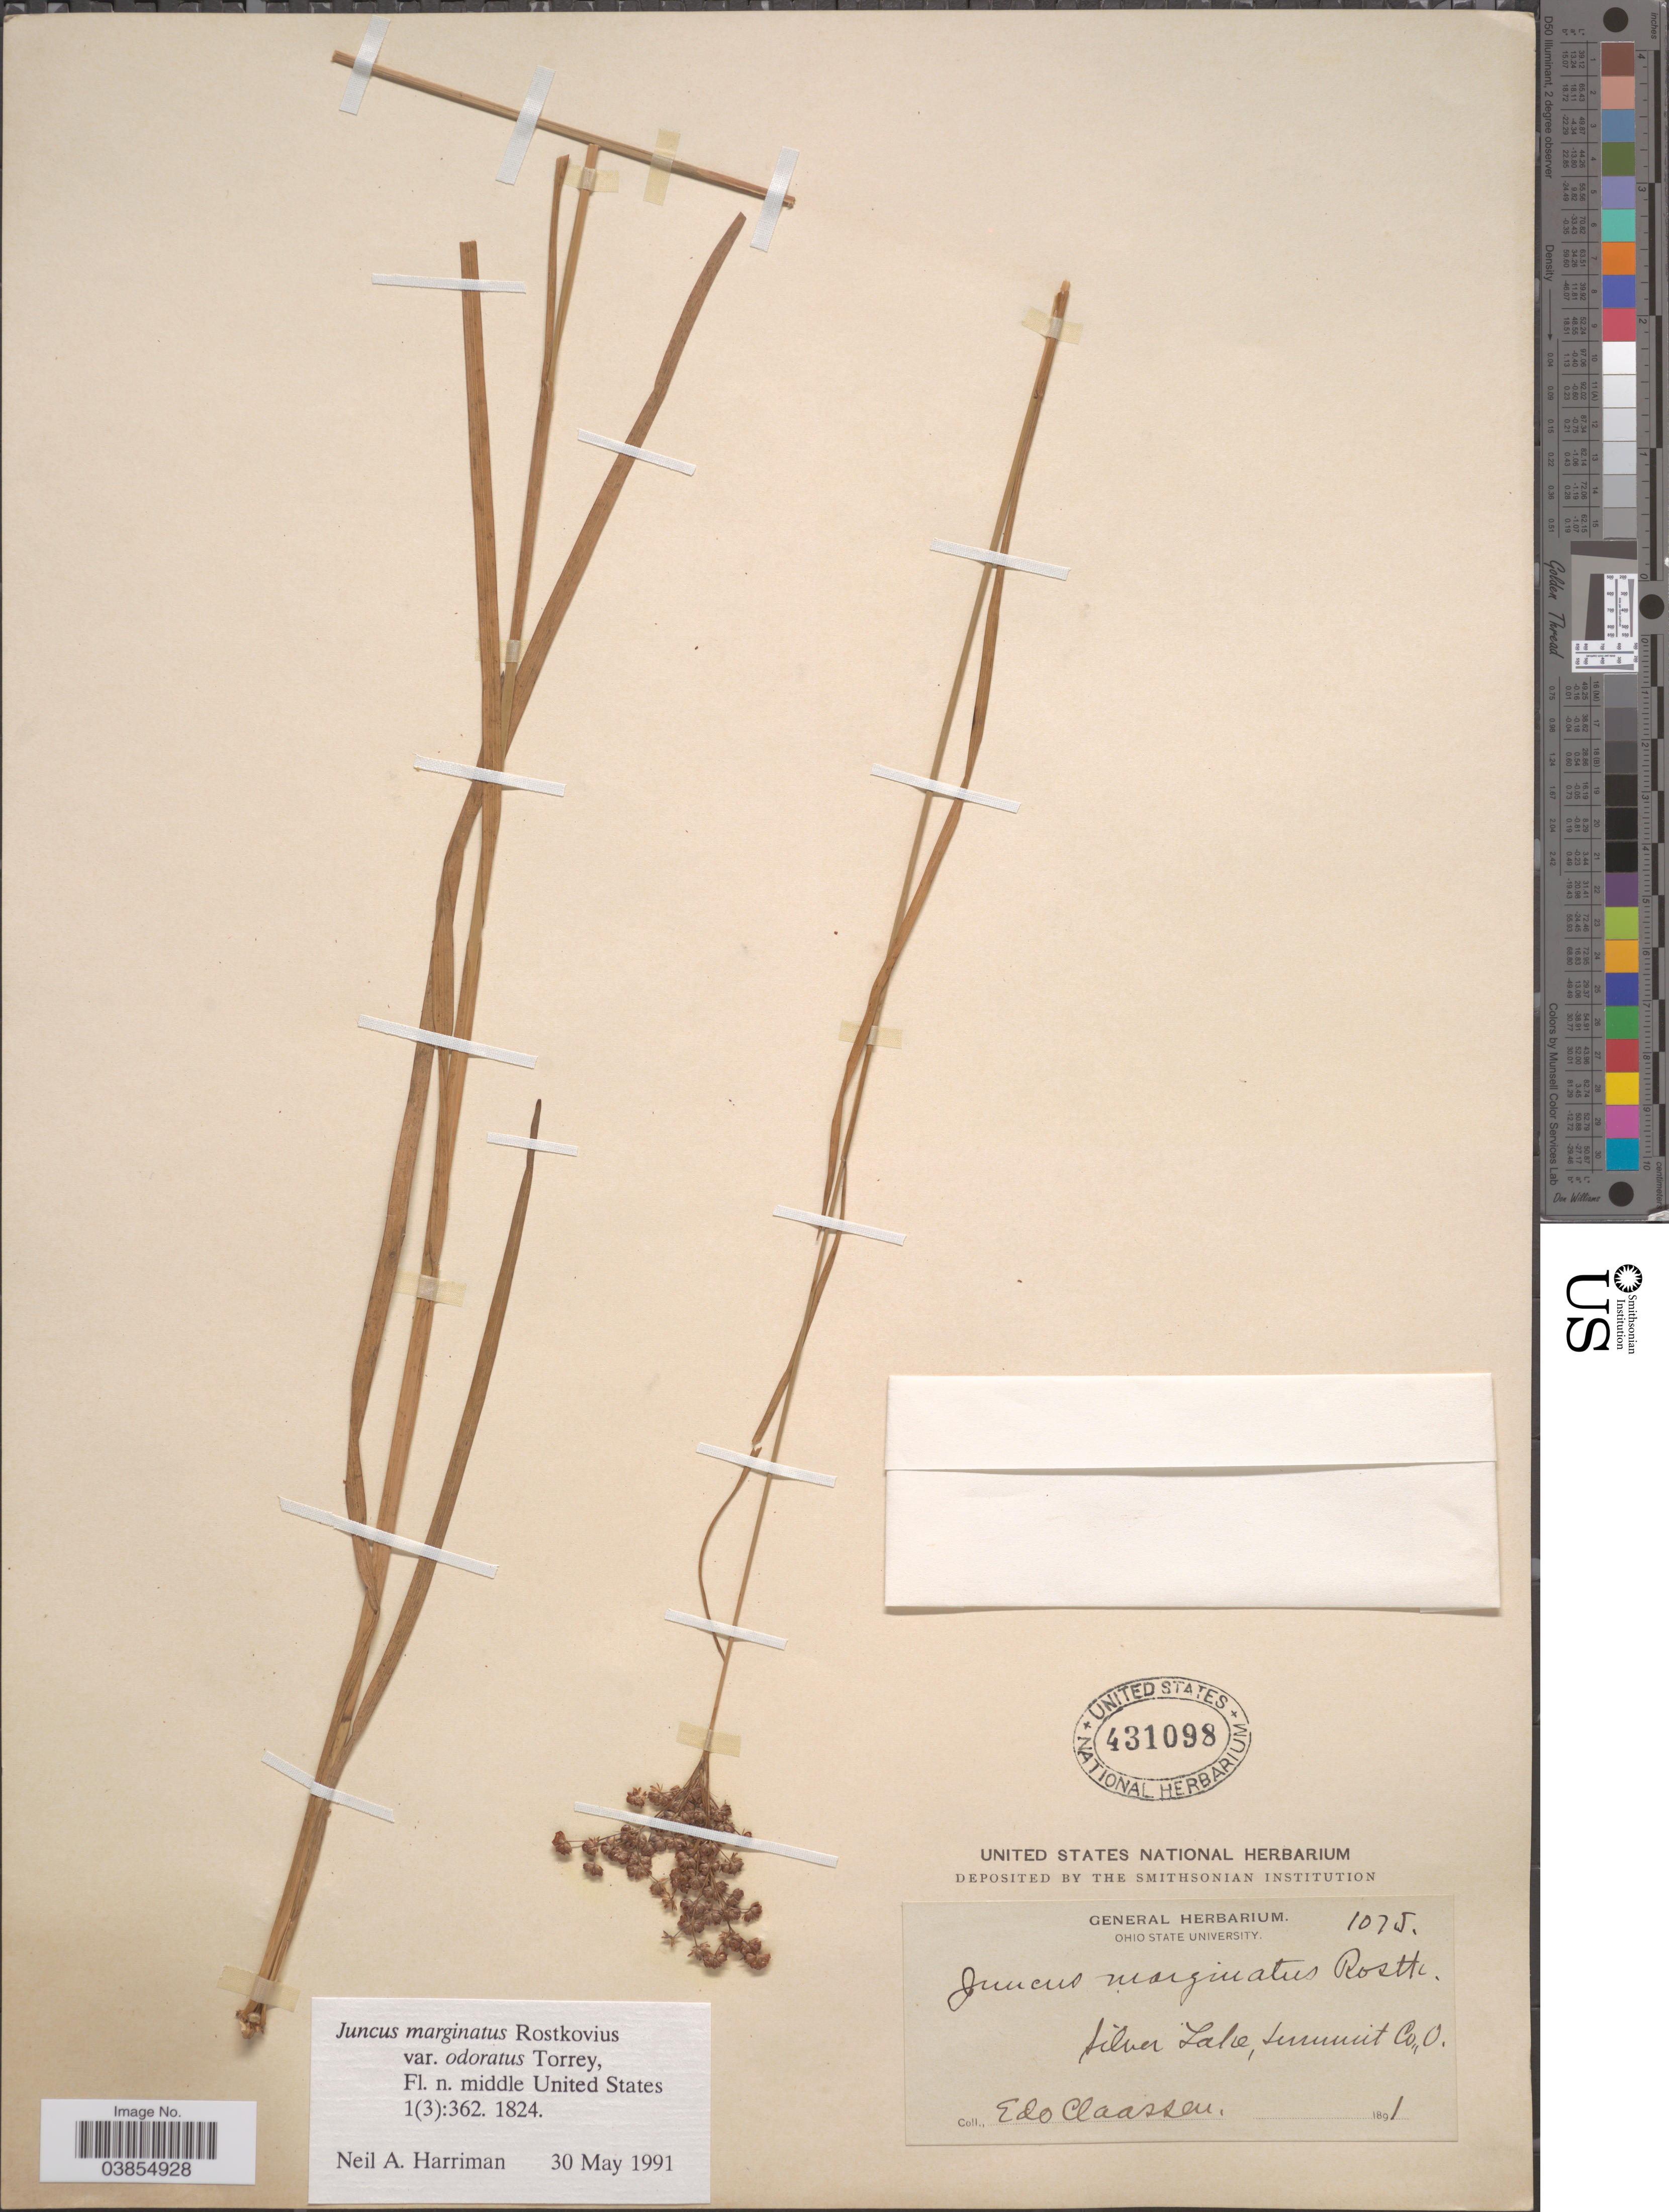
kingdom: Plantae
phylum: Tracheophyta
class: Liliopsida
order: Poales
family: Juncaceae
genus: Juncus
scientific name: Juncus marginatus var. odoratus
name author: Torr.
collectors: E. Claassen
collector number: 1075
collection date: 1891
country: United States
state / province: Ohio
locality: Silver Lake, Summit Co.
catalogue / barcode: US 431098